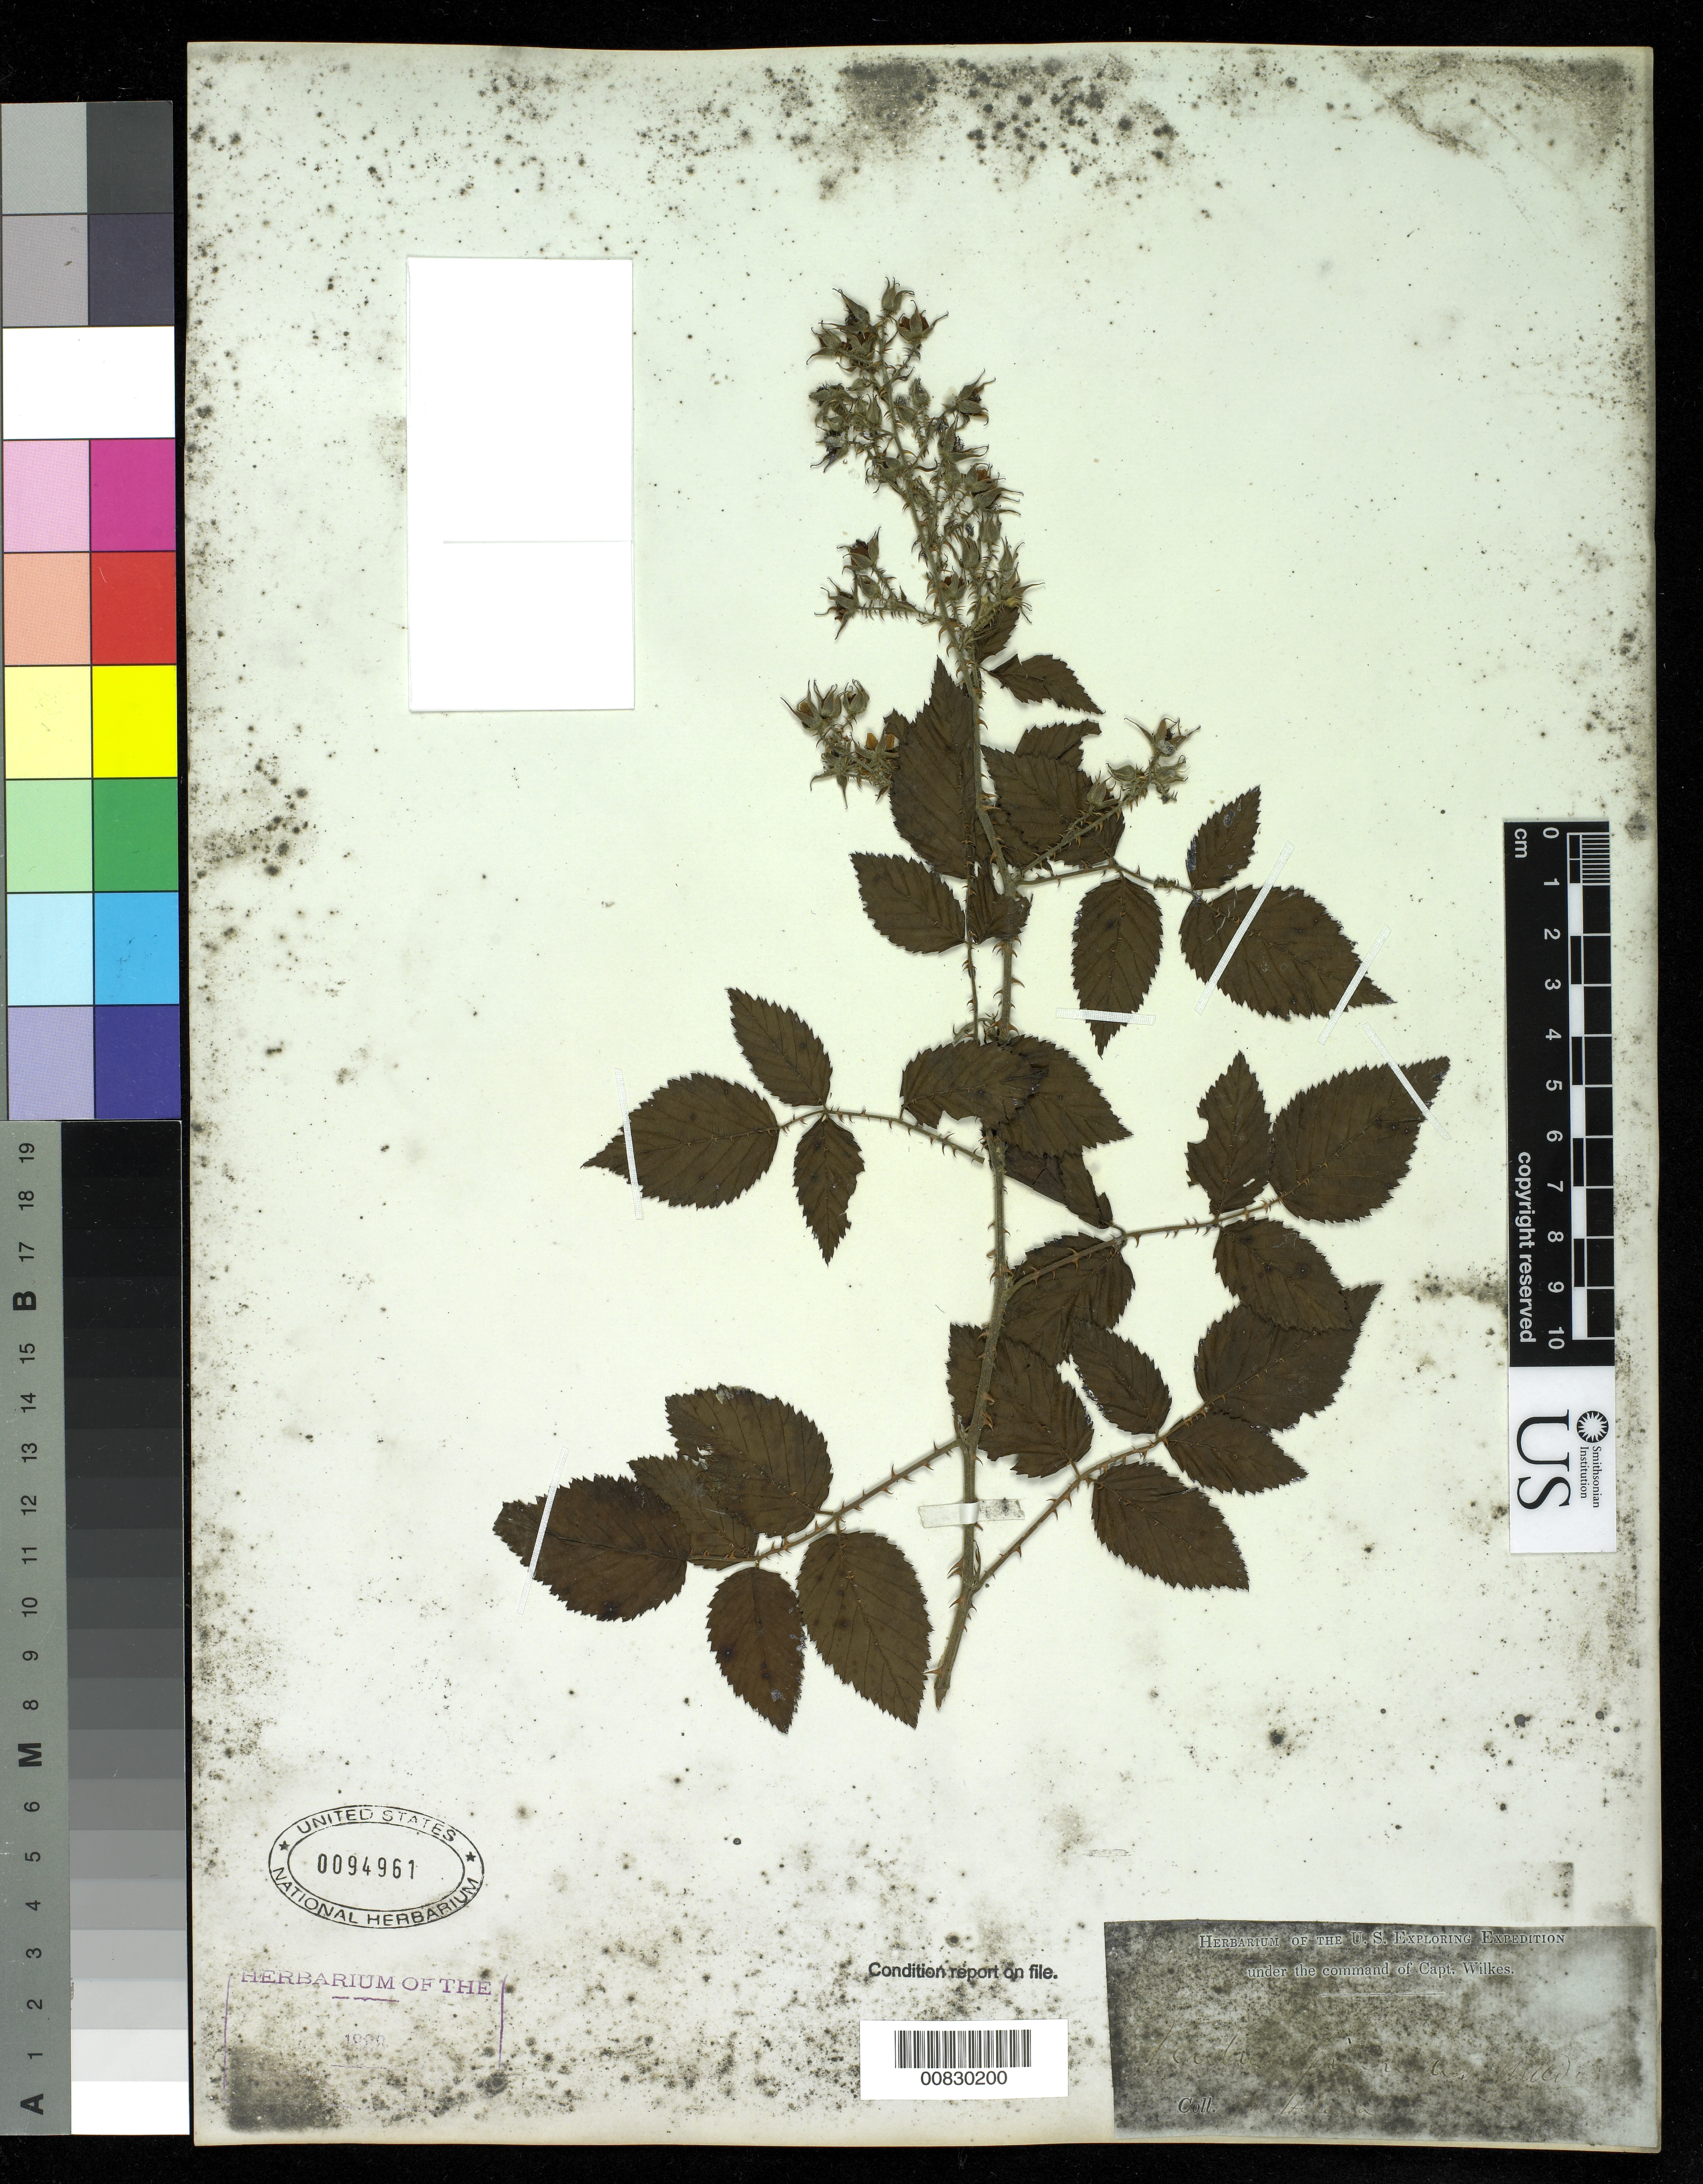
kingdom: Plantae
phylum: Tracheophyta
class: Magnoliopsida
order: Rosales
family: Rosaceae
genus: Rubus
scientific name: Rubus pinnatus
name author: Willd.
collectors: Wilkes Explor. Exped.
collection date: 1838/1842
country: St. Helena Islands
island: St. Helena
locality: St. Helena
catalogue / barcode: US 94961